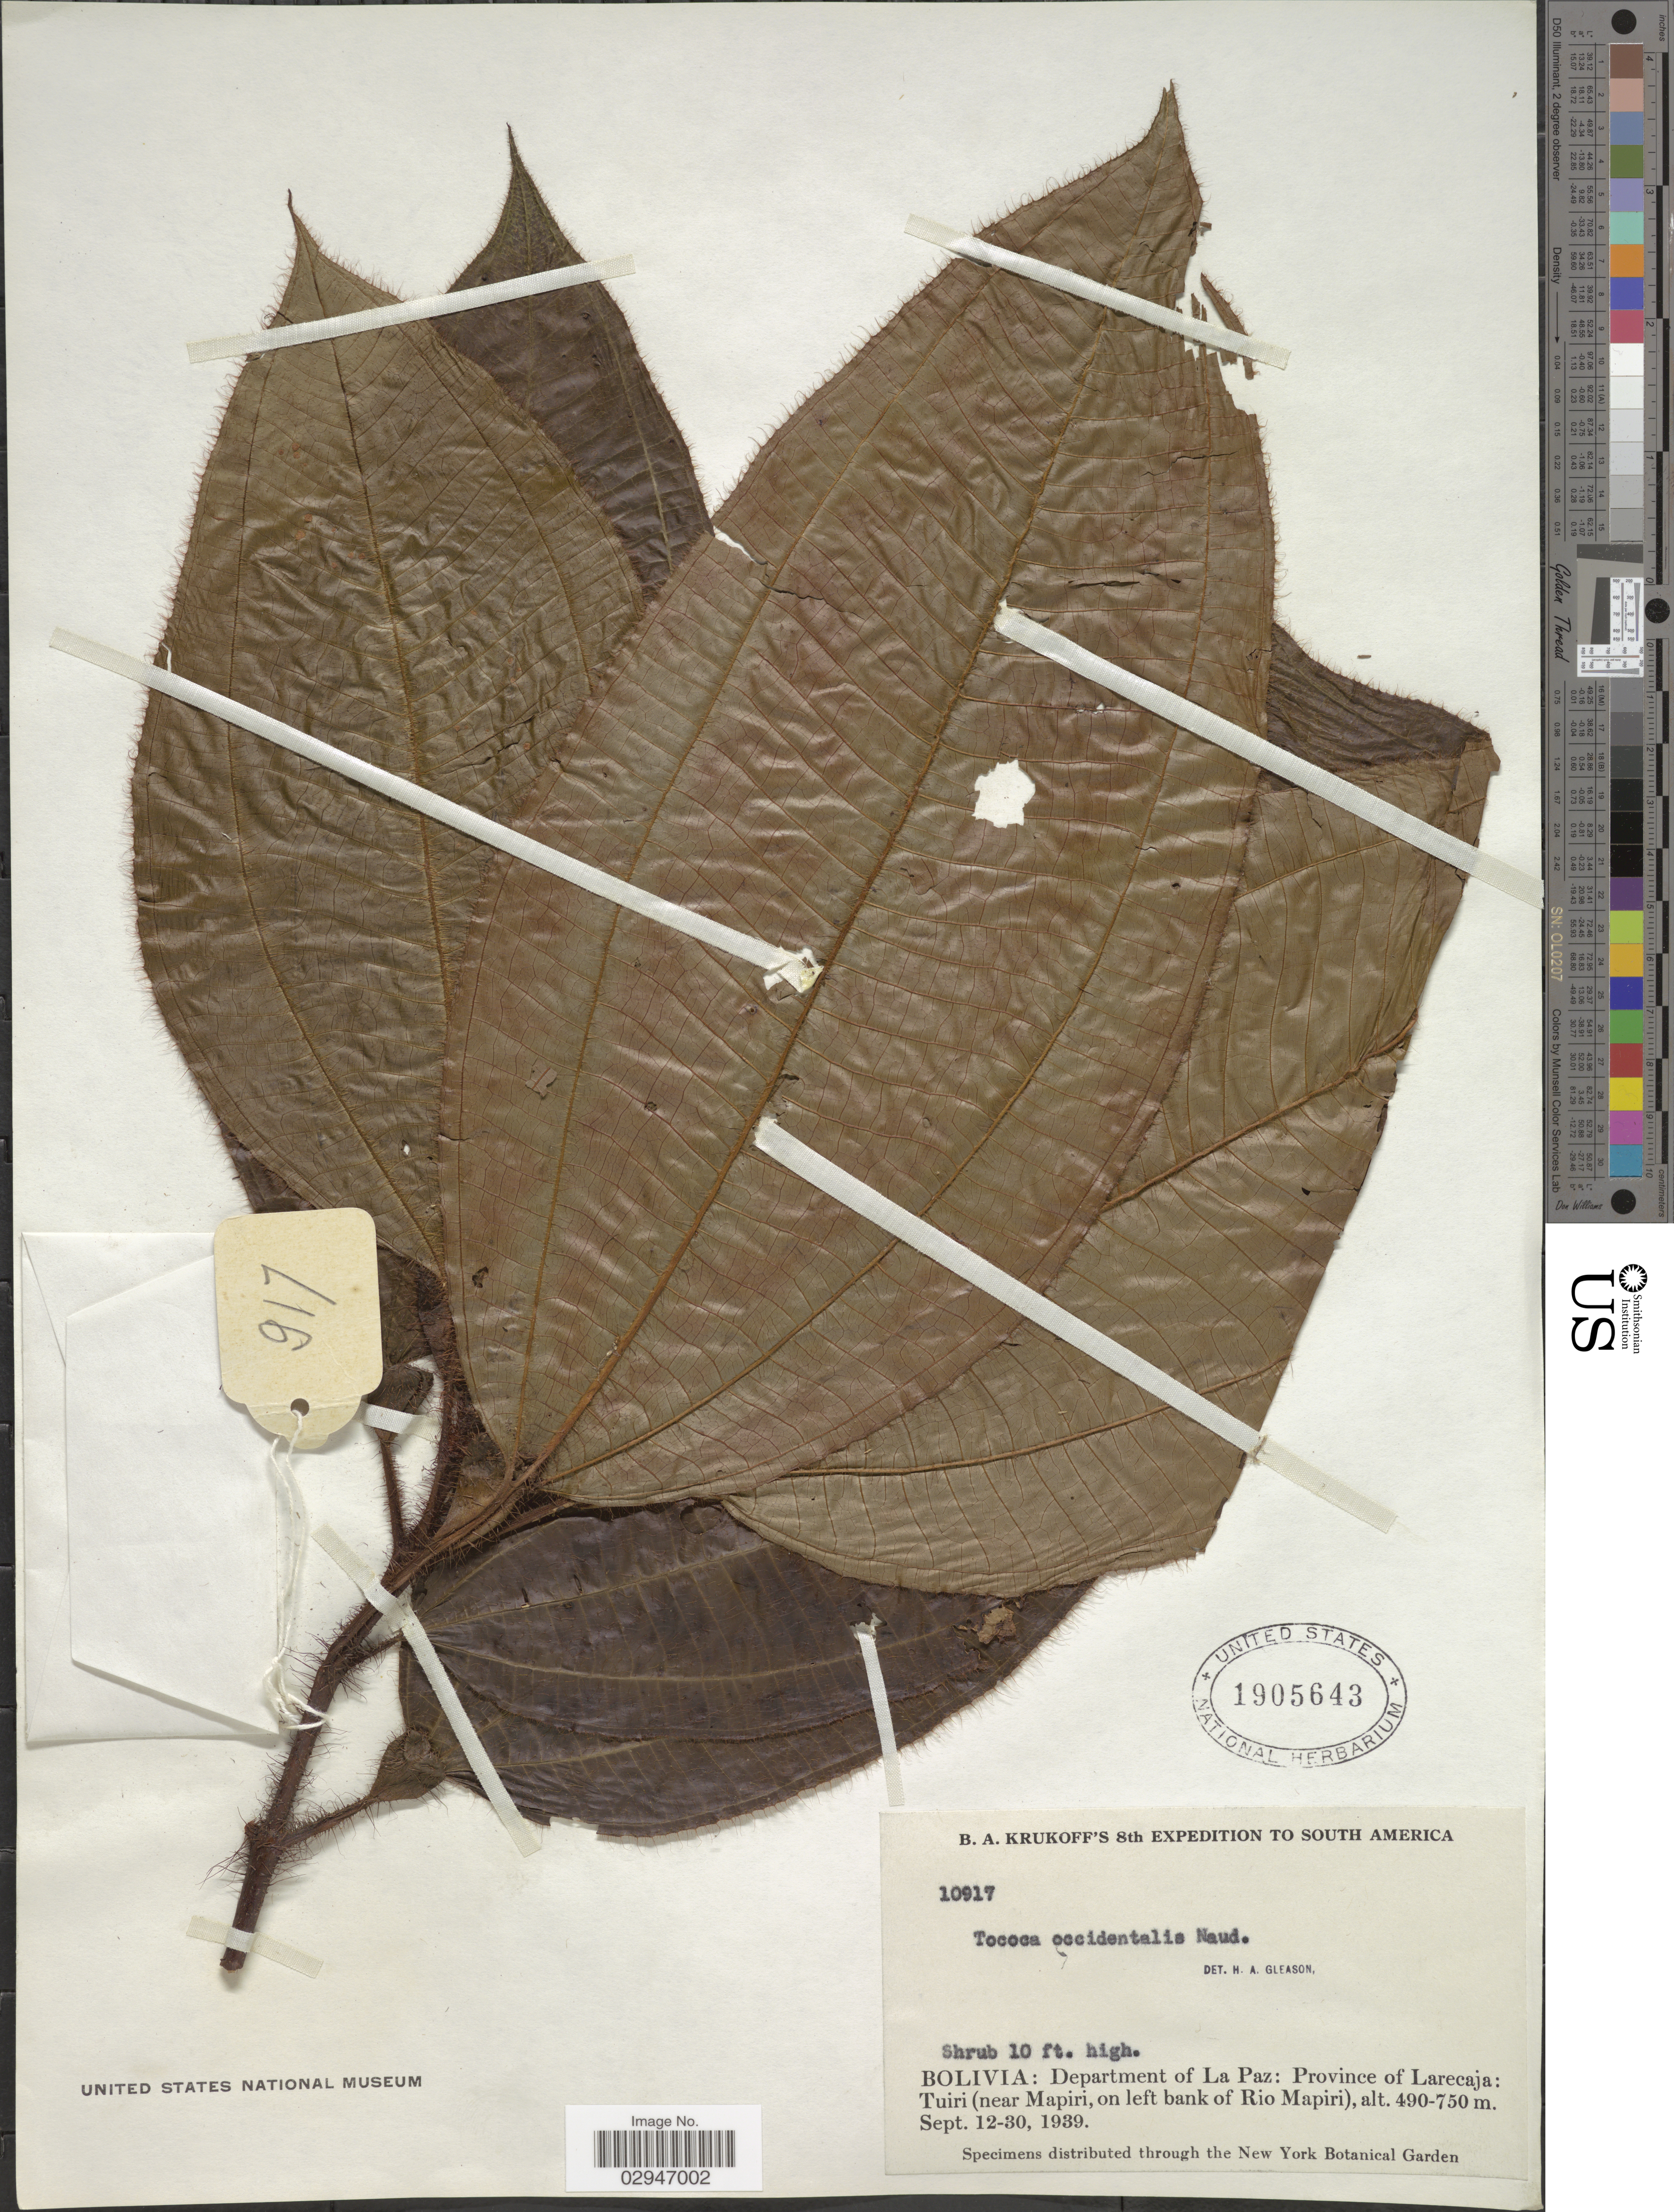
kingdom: Plantae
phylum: Tracheophyta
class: Magnoliopsida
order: Myrtales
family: Melastomataceae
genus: Tococa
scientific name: Tococa occidentalis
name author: Naudin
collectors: B. A. Krukoff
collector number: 10917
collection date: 1939-09-12/1939-09-30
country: Bolivia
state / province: La Paz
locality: Departmento of La Paz: Province of larecaja: Tuiri (near Mapiri, on left bank of Rio Mapiri).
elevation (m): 490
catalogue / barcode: US 1905643